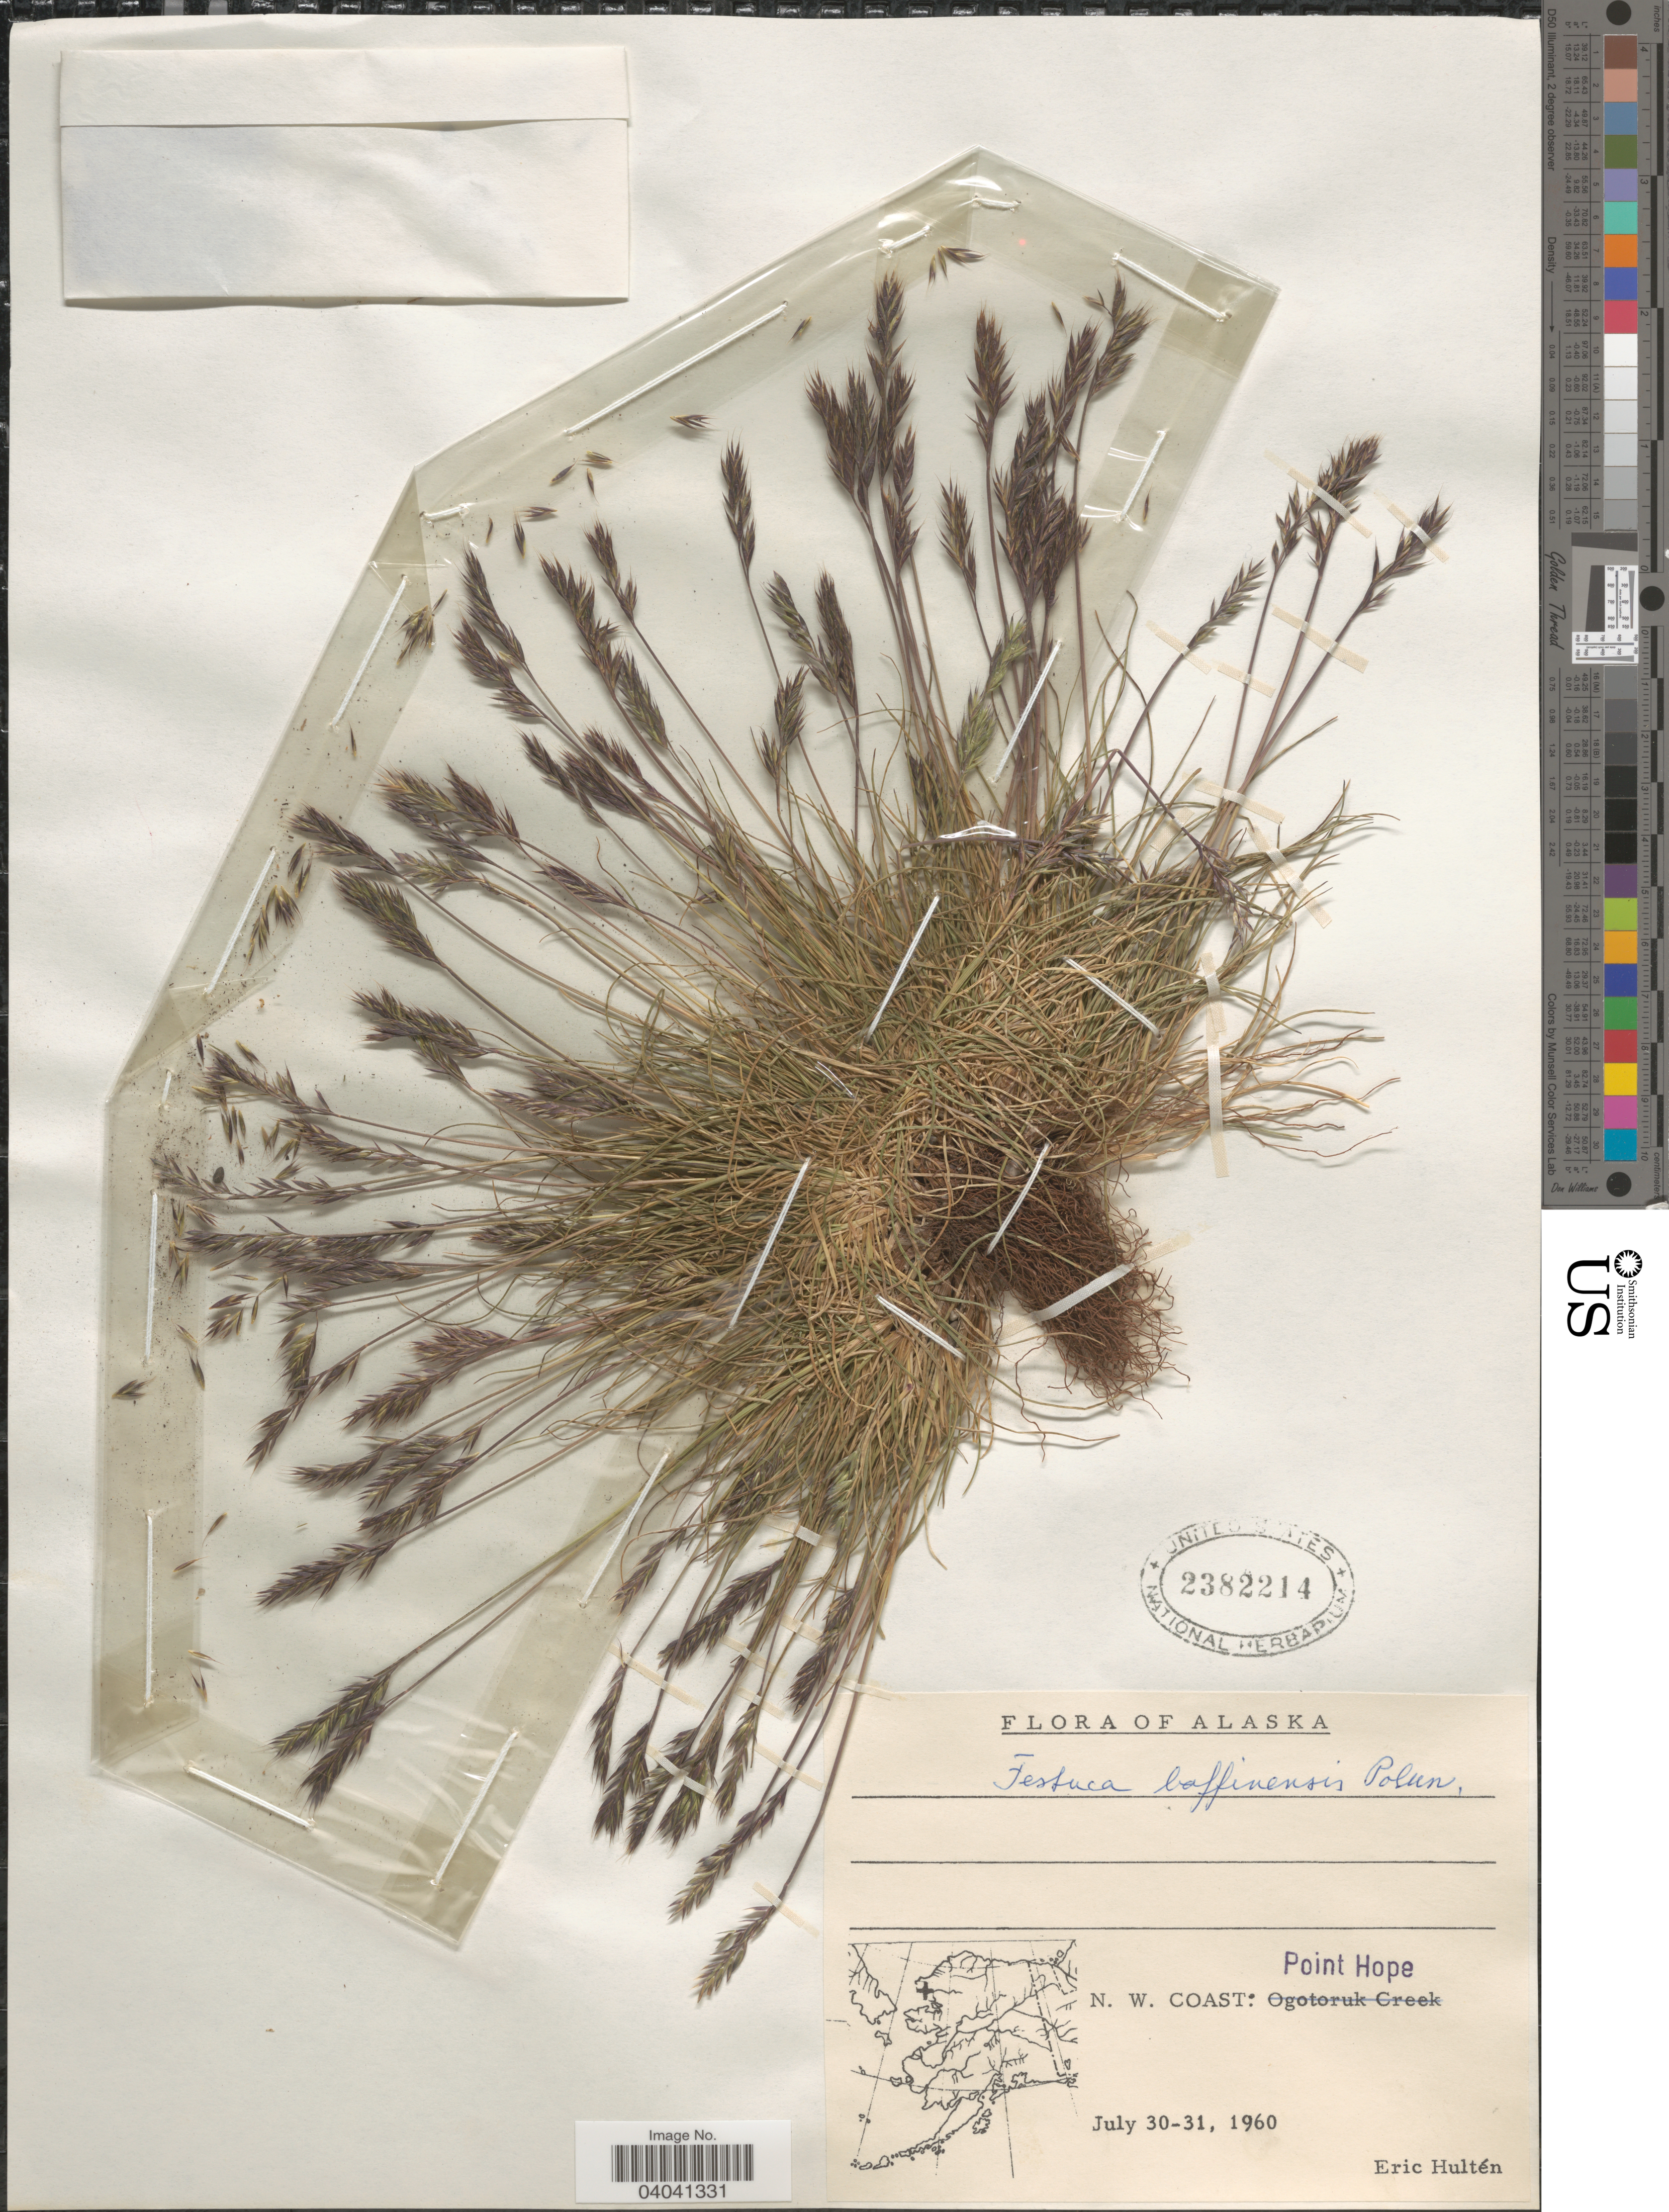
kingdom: Plantae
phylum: Tracheophyta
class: Liliopsida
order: Poales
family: Poaceae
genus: Festuca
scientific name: Festuca baffinensis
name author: Polunin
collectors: E. G. Hultén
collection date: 1960-07-30/1960-07-31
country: United States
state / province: Alaska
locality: N. W. Coast: Point Hope.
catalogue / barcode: US 2382214